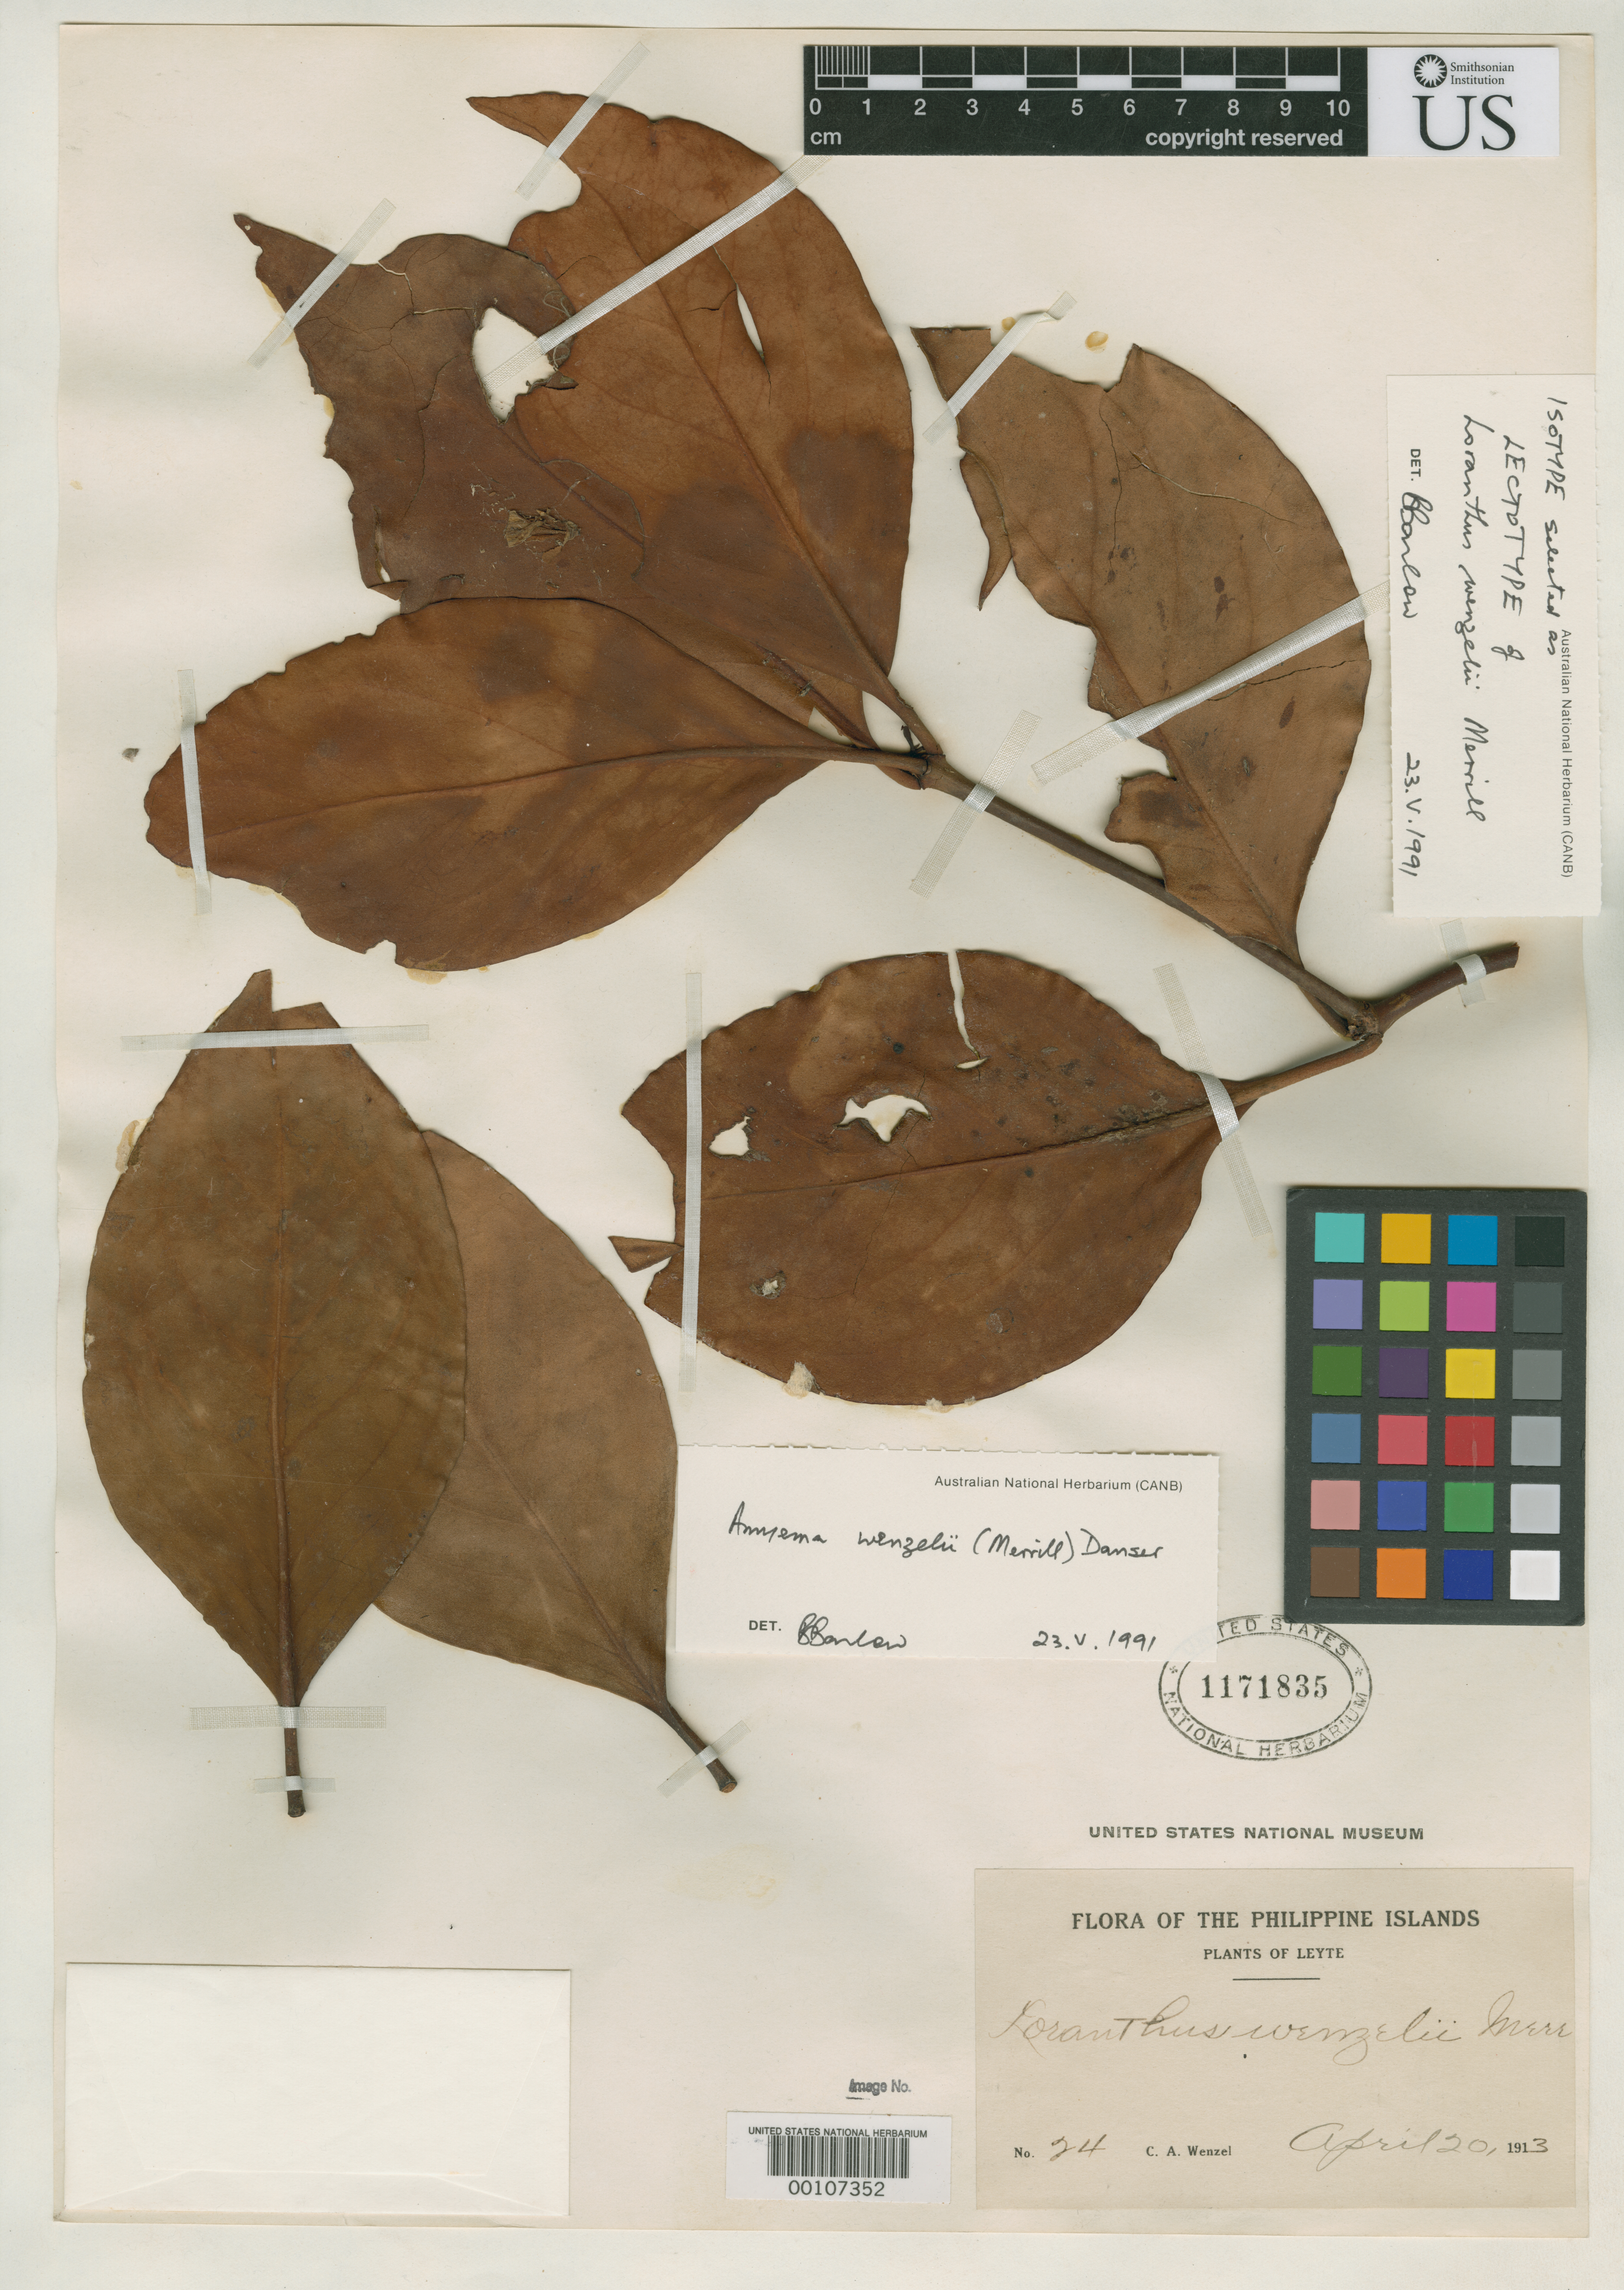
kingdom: Plantae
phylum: Tracheophyta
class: Magnoliopsida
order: Santalales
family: Loranthaceae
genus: Loranthus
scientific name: Loranthus wenzelii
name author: Merr.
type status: Isotype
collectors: C. Wenzel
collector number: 24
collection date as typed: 20 Apr 1913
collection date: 1913-04-20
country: Philippines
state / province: Eastern Visayas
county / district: Leyte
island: Leyte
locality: Dagami.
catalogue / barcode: US 1171835